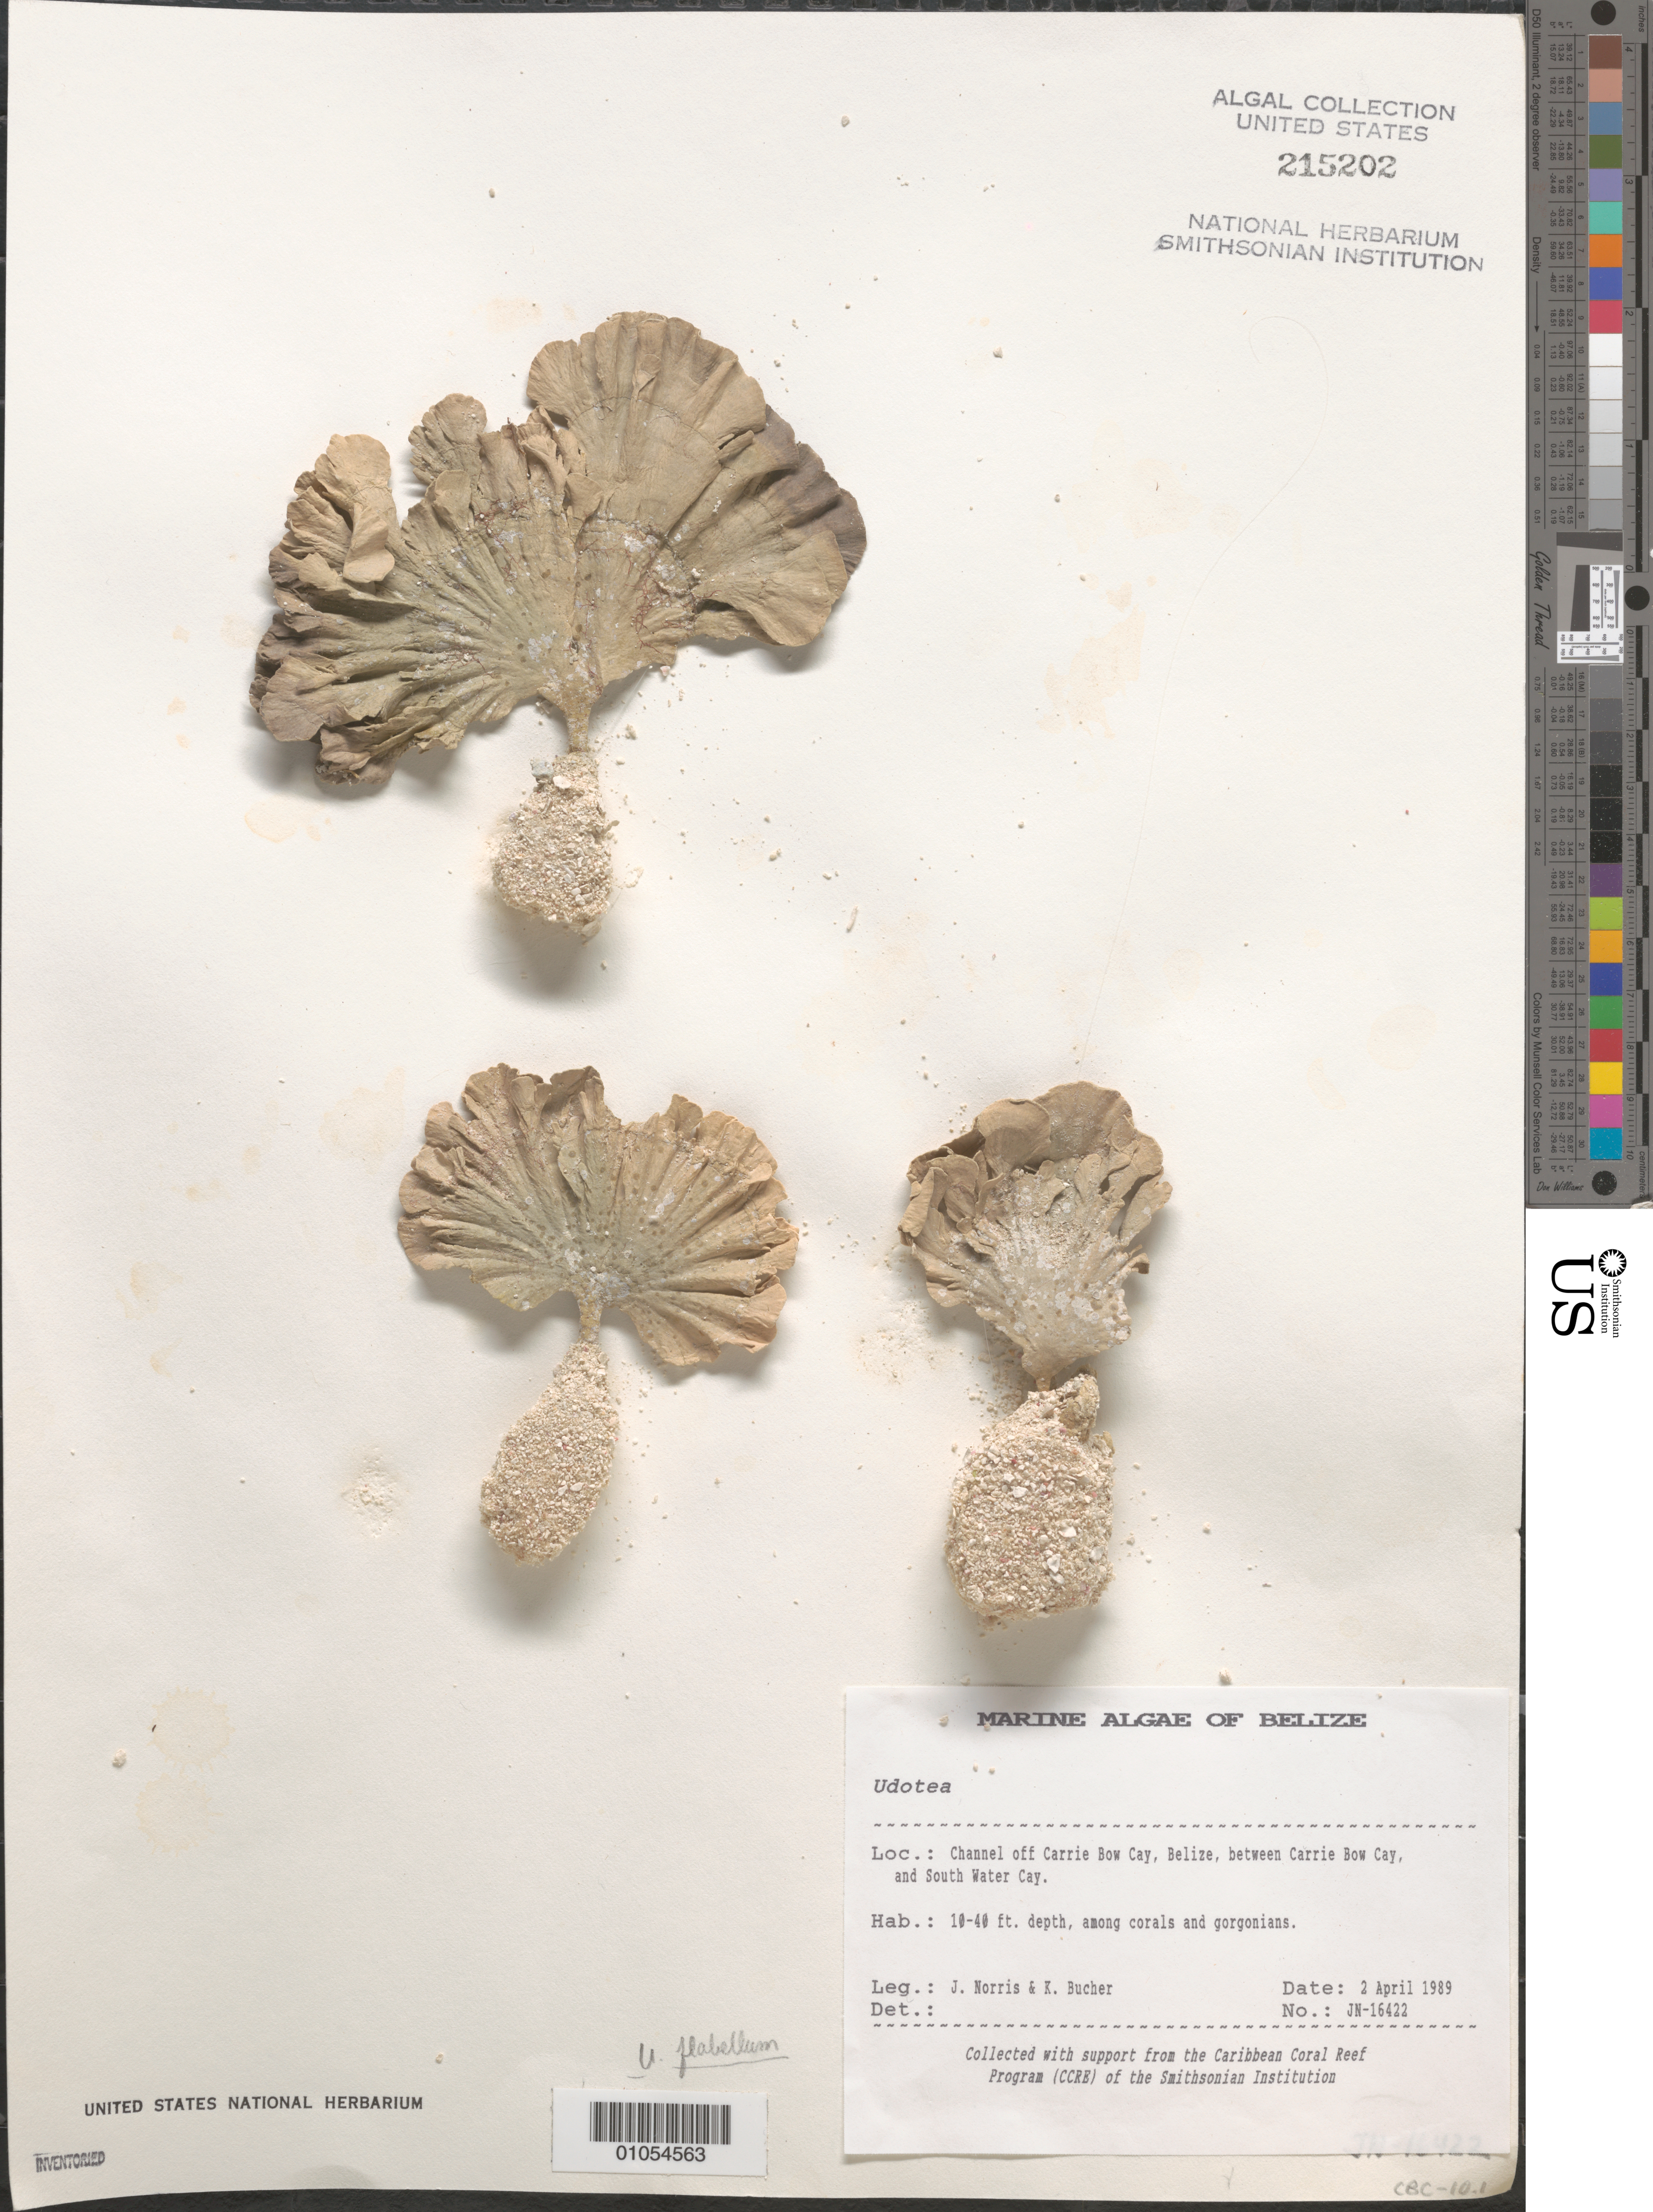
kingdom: Plantae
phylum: Chlorophyta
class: Ulvophyceae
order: Bryopsidales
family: Udoteaceae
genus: Udotea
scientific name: Udotea flabellum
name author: (J. Ellis & Sol.) M. Howe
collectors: J. N. Norris & K. E. Bucher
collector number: JN-16422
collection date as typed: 02 Apr 1989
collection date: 1989-04-02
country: Belize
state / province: Stann Creek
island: Carrie Bow Cay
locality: Channel off Carrie Bow Cay, between Carrie Bow Cay and South Water Cay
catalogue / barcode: US 215202